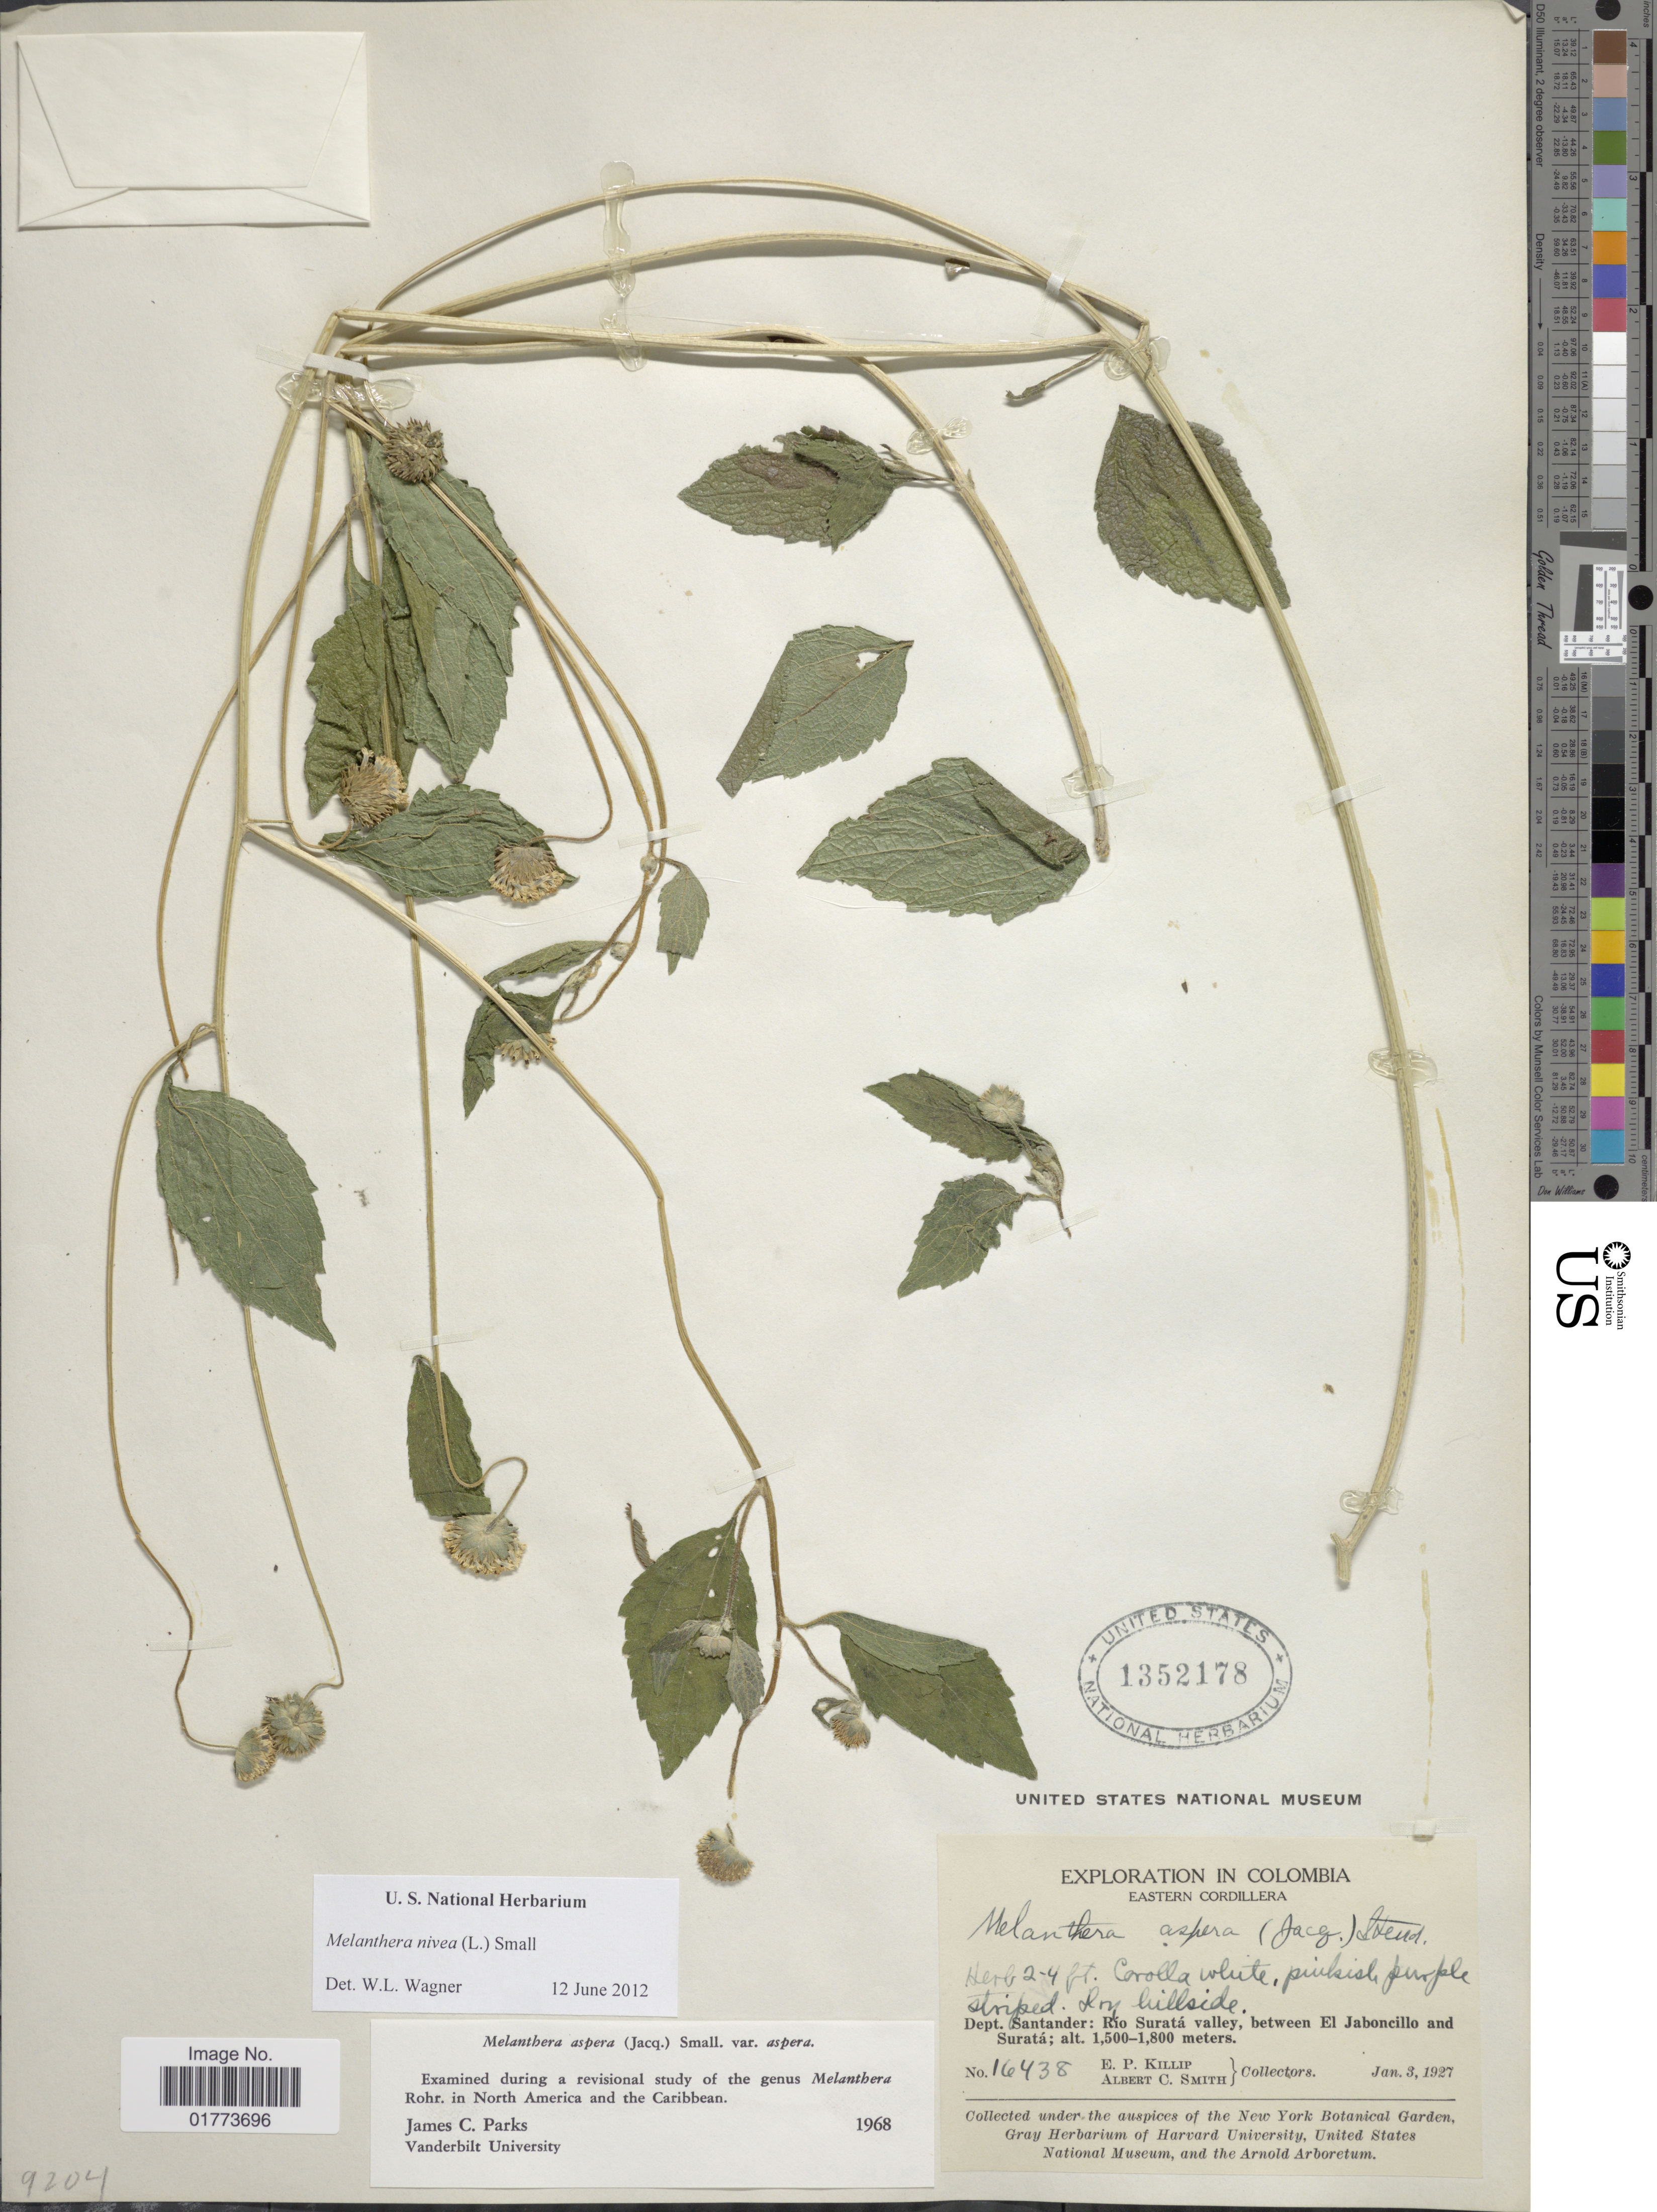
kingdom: Plantae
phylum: Tracheophyta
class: Magnoliopsida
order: Asterales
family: Asteraceae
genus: Melanthera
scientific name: Melanthera nivea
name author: (L.) Small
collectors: E. P. Killip & A. C. Smith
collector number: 16438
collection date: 1927-01-03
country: Colombia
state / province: Santander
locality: Dept. Santander: Rio Surata Valley, between El Jaboncillo and Surata. Eastern Cordillera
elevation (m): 1500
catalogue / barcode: US 1352178